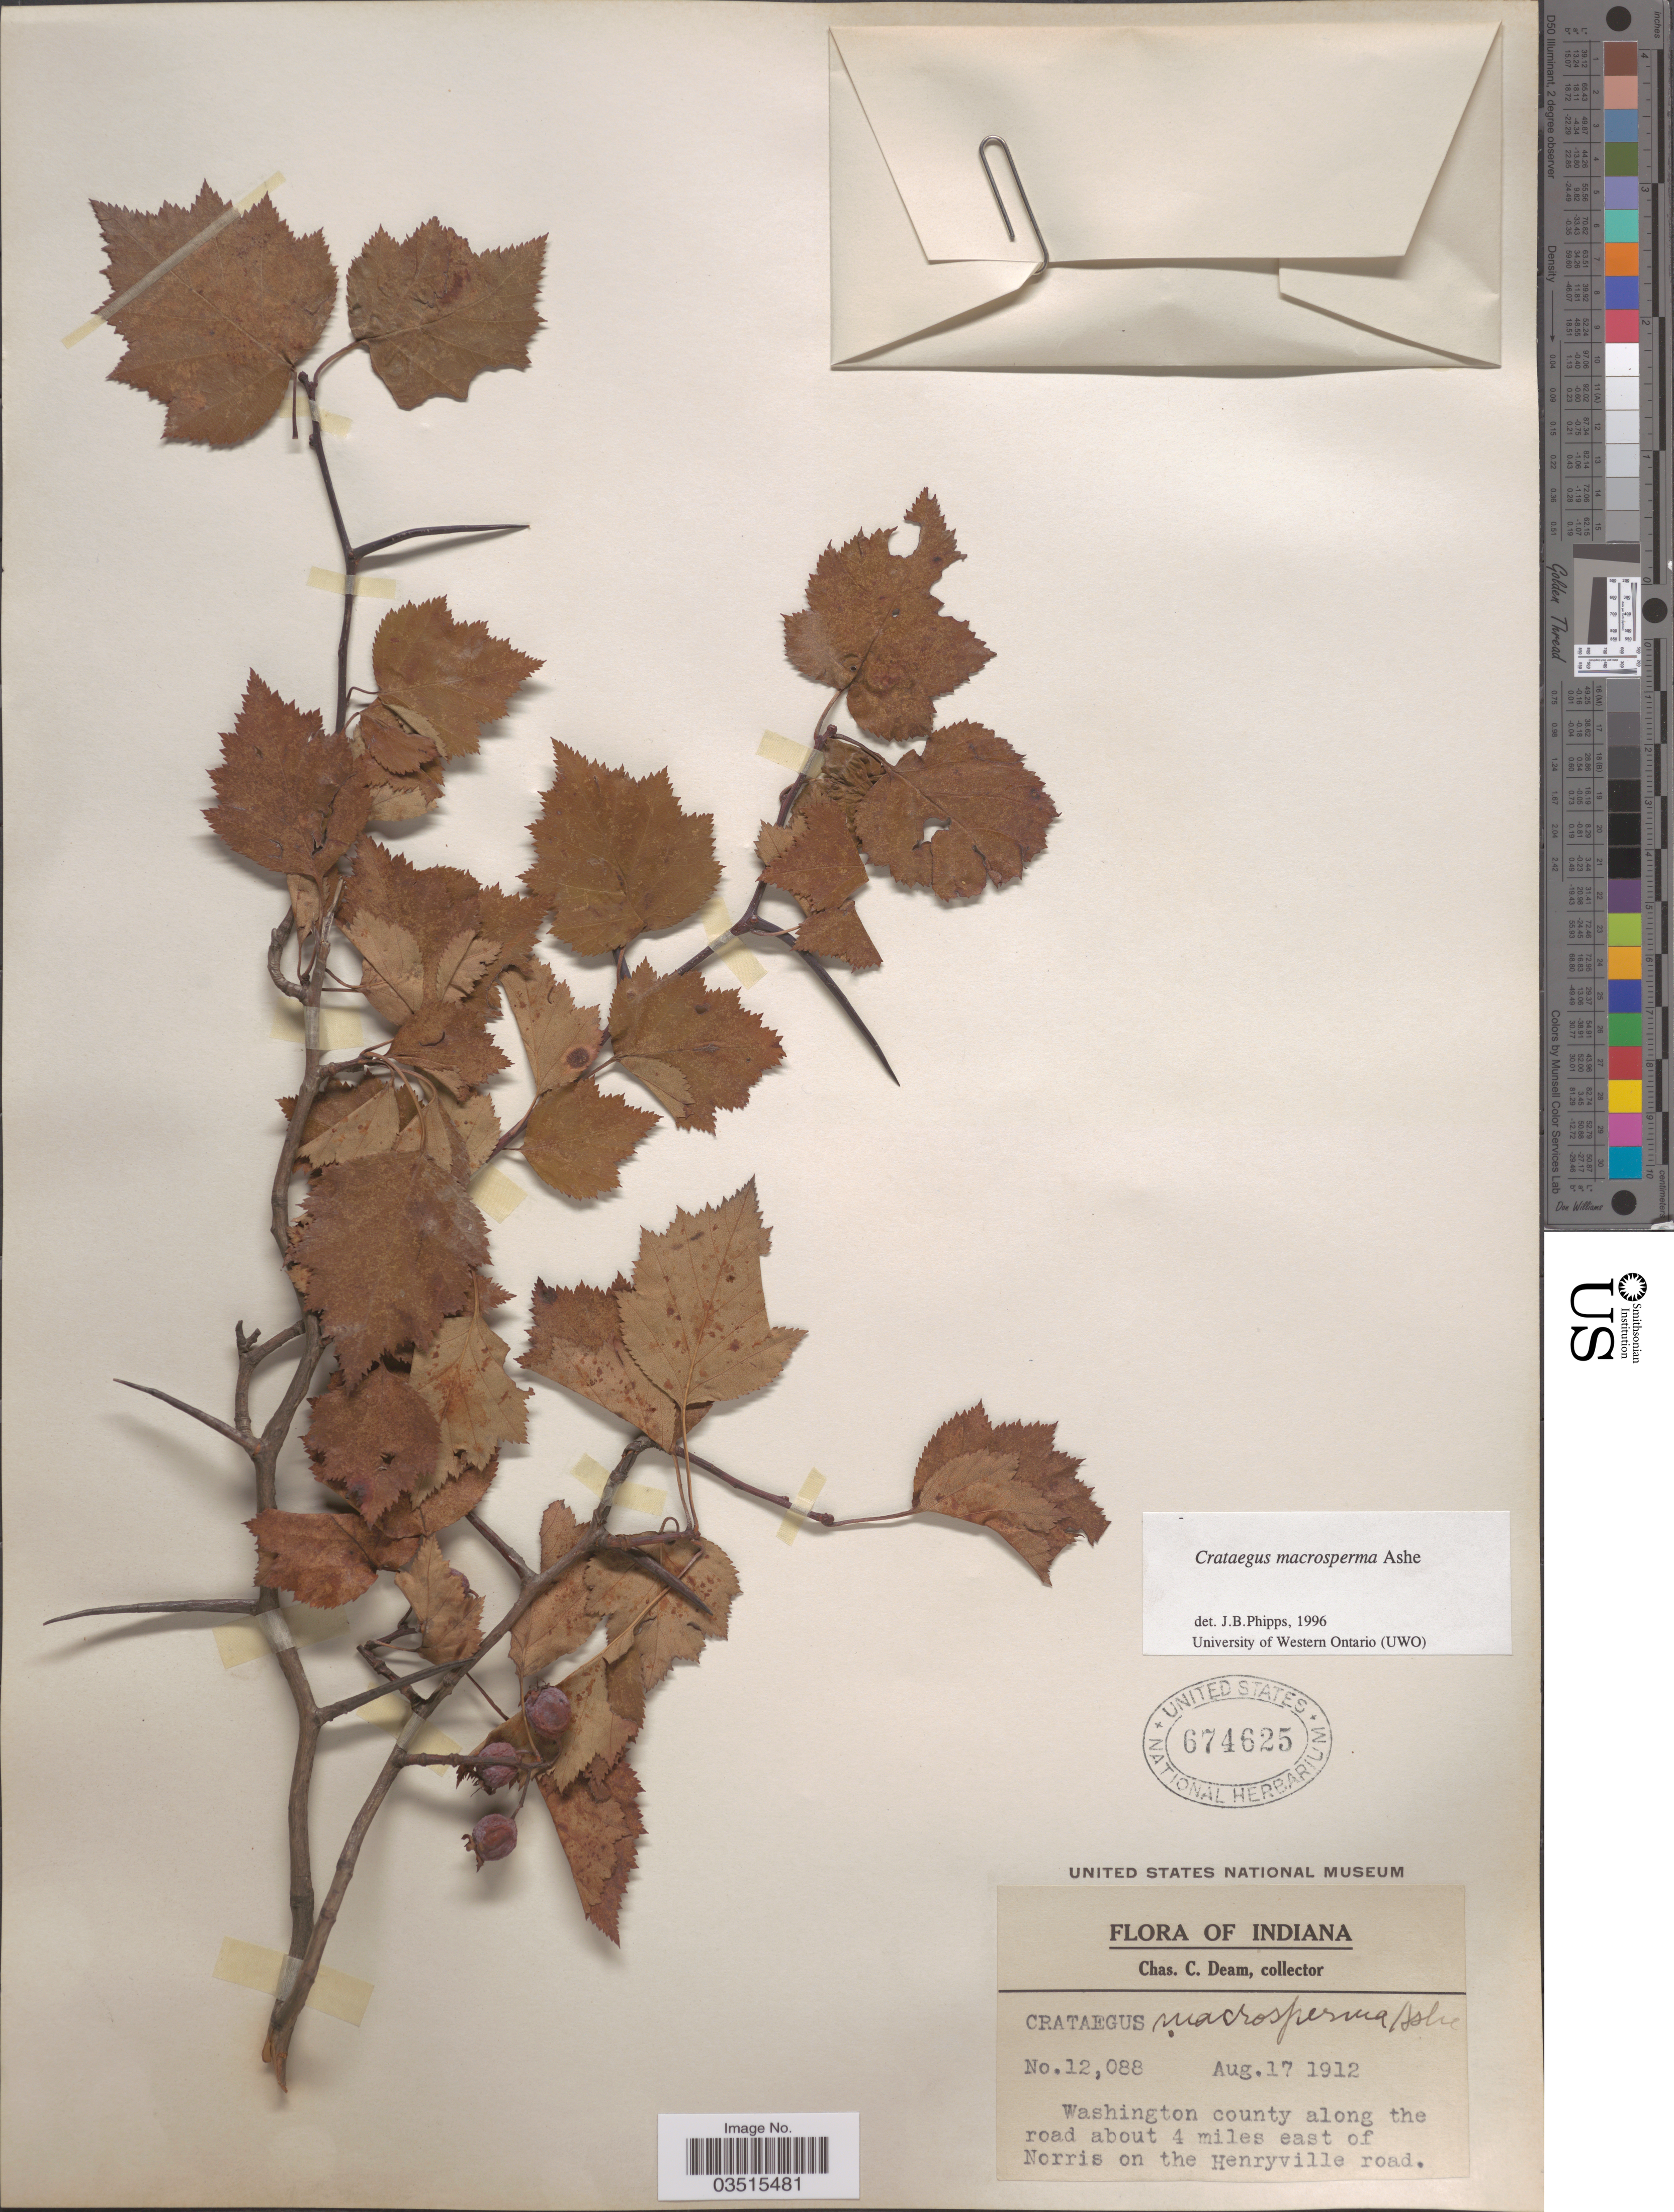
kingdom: Plantae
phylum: Tracheophyta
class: Magnoliopsida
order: Rosales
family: Rosaceae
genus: Crataegus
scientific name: Crataegus macrosperma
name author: Ashe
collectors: C. C. Deam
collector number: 12088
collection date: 1912-08-17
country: United States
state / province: Indiana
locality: Washington county along the road about 4 miles east of Norris on the Henryville road.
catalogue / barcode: US 674625